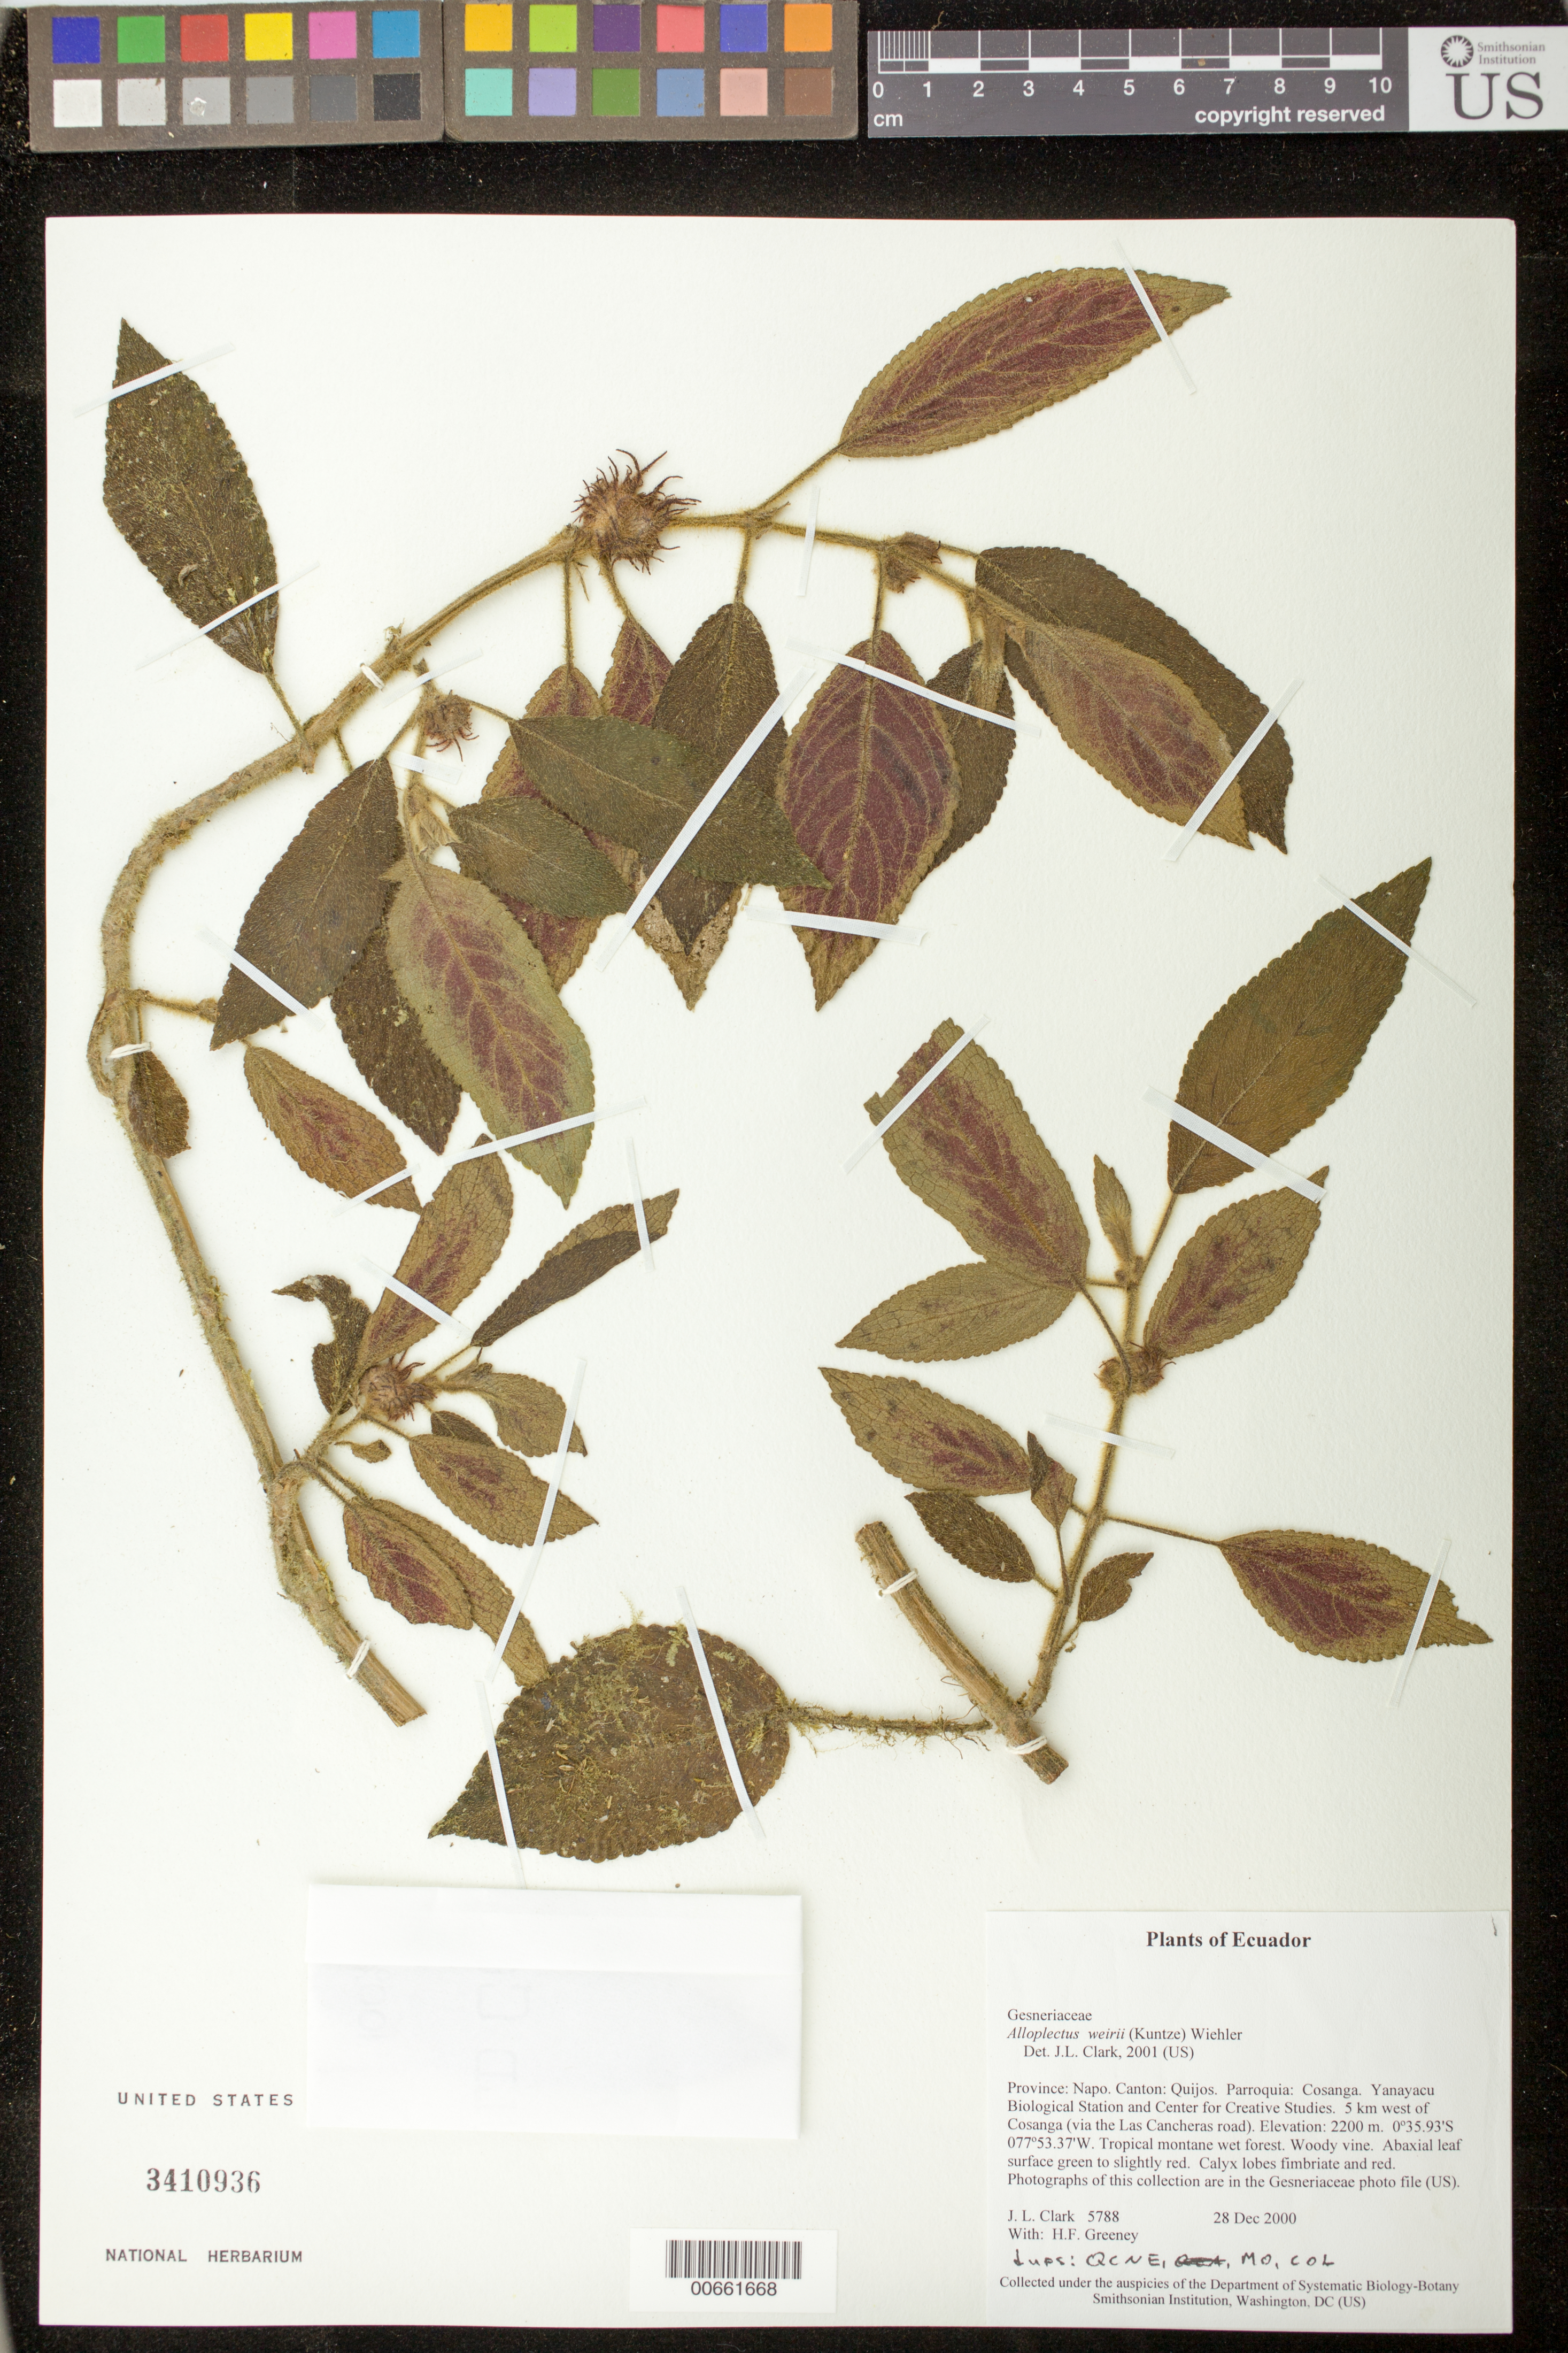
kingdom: Plantae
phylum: Tracheophyta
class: Magnoliopsida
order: Lamiales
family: Gesneriaceae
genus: Alloplectus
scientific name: Alloplectus weirii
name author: (Kuntze) Wiehler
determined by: Clark, J. L., (SEL), The Marie Selby Botanical Garden (UNITED STATES)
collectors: J. L. Clark & H. Greeney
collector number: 5788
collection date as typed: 28 Dec 2000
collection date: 2000-12-28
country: Ecuador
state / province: Napo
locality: Cantón: Quijos. Parroquia: Cosanga. Yanayacu Biological Station and Center for Creative Studies. 5 km west of Cosanga (via the Las Cancheras road).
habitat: Tropical montane wet forest.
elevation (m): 2200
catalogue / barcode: US 3410936